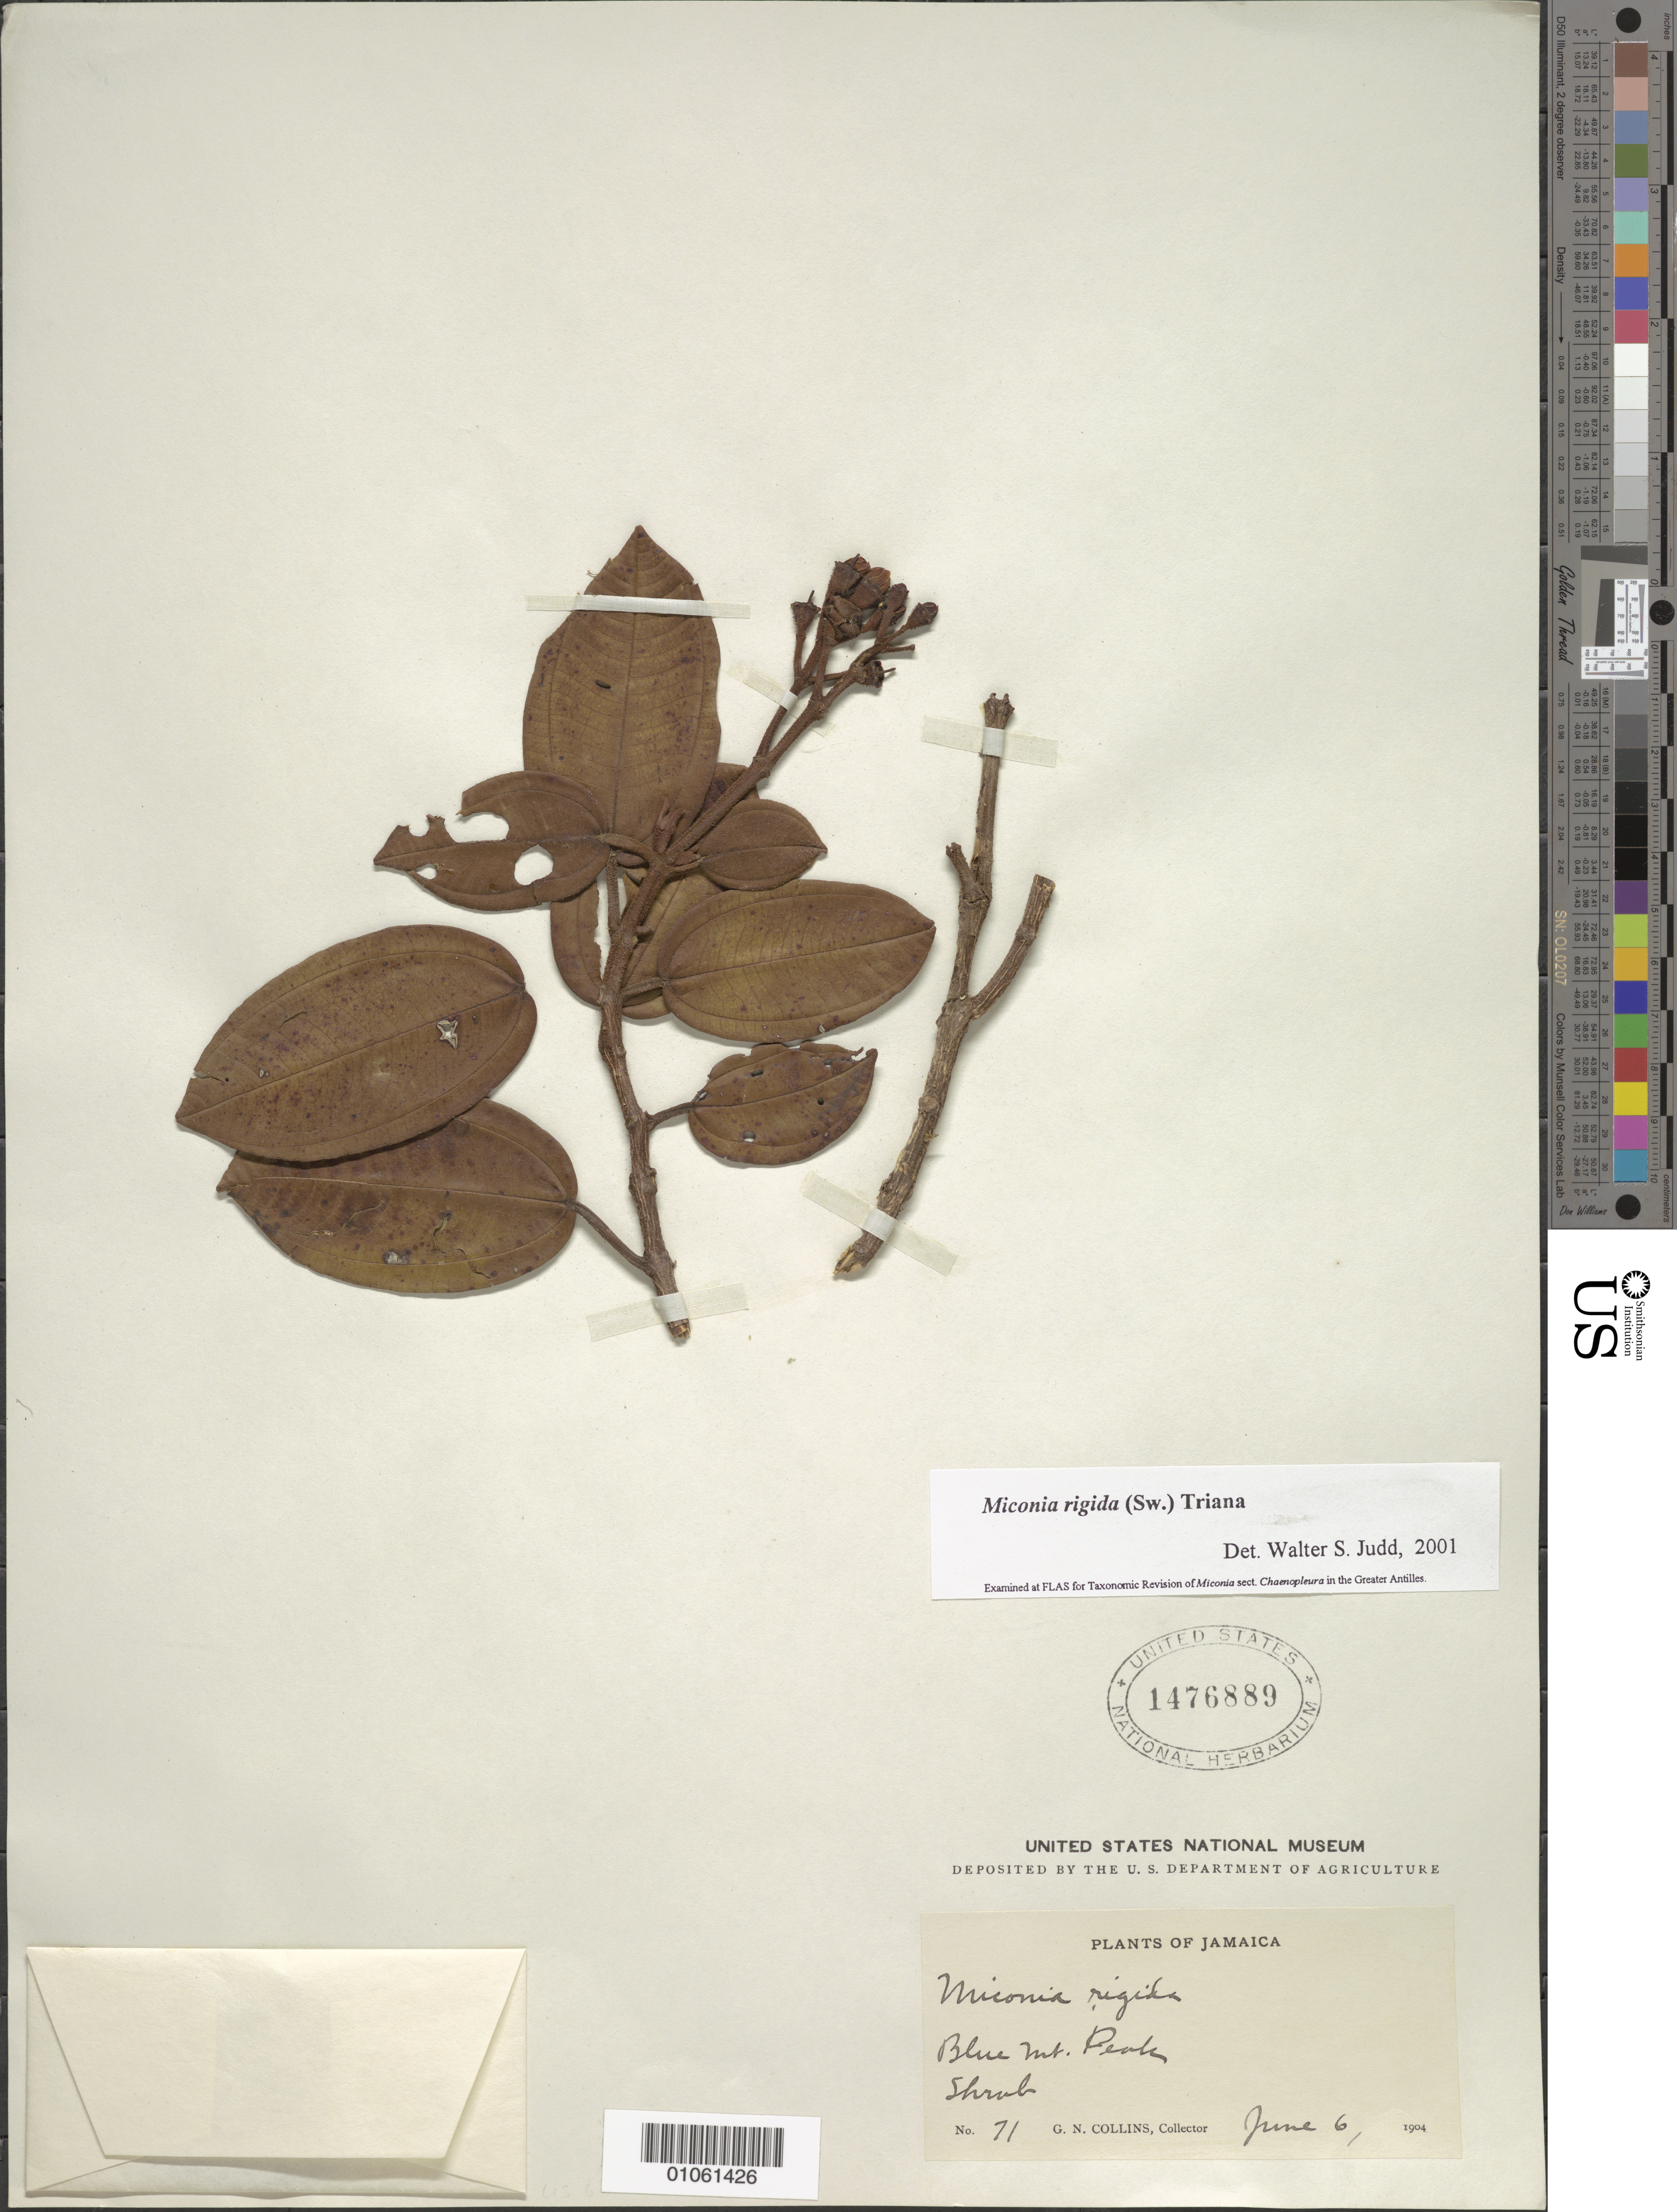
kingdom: Plantae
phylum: Tracheophyta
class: Magnoliopsida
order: Myrtales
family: Melastomataceae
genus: Miconia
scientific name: Miconia rigida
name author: (Sw.) Triana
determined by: Judd, Walter S.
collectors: G. Collins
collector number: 71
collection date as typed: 06 Jun 1904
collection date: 1904-06-06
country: Jamaica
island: Jamaica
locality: Blue Mt. Peak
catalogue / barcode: US 1476889